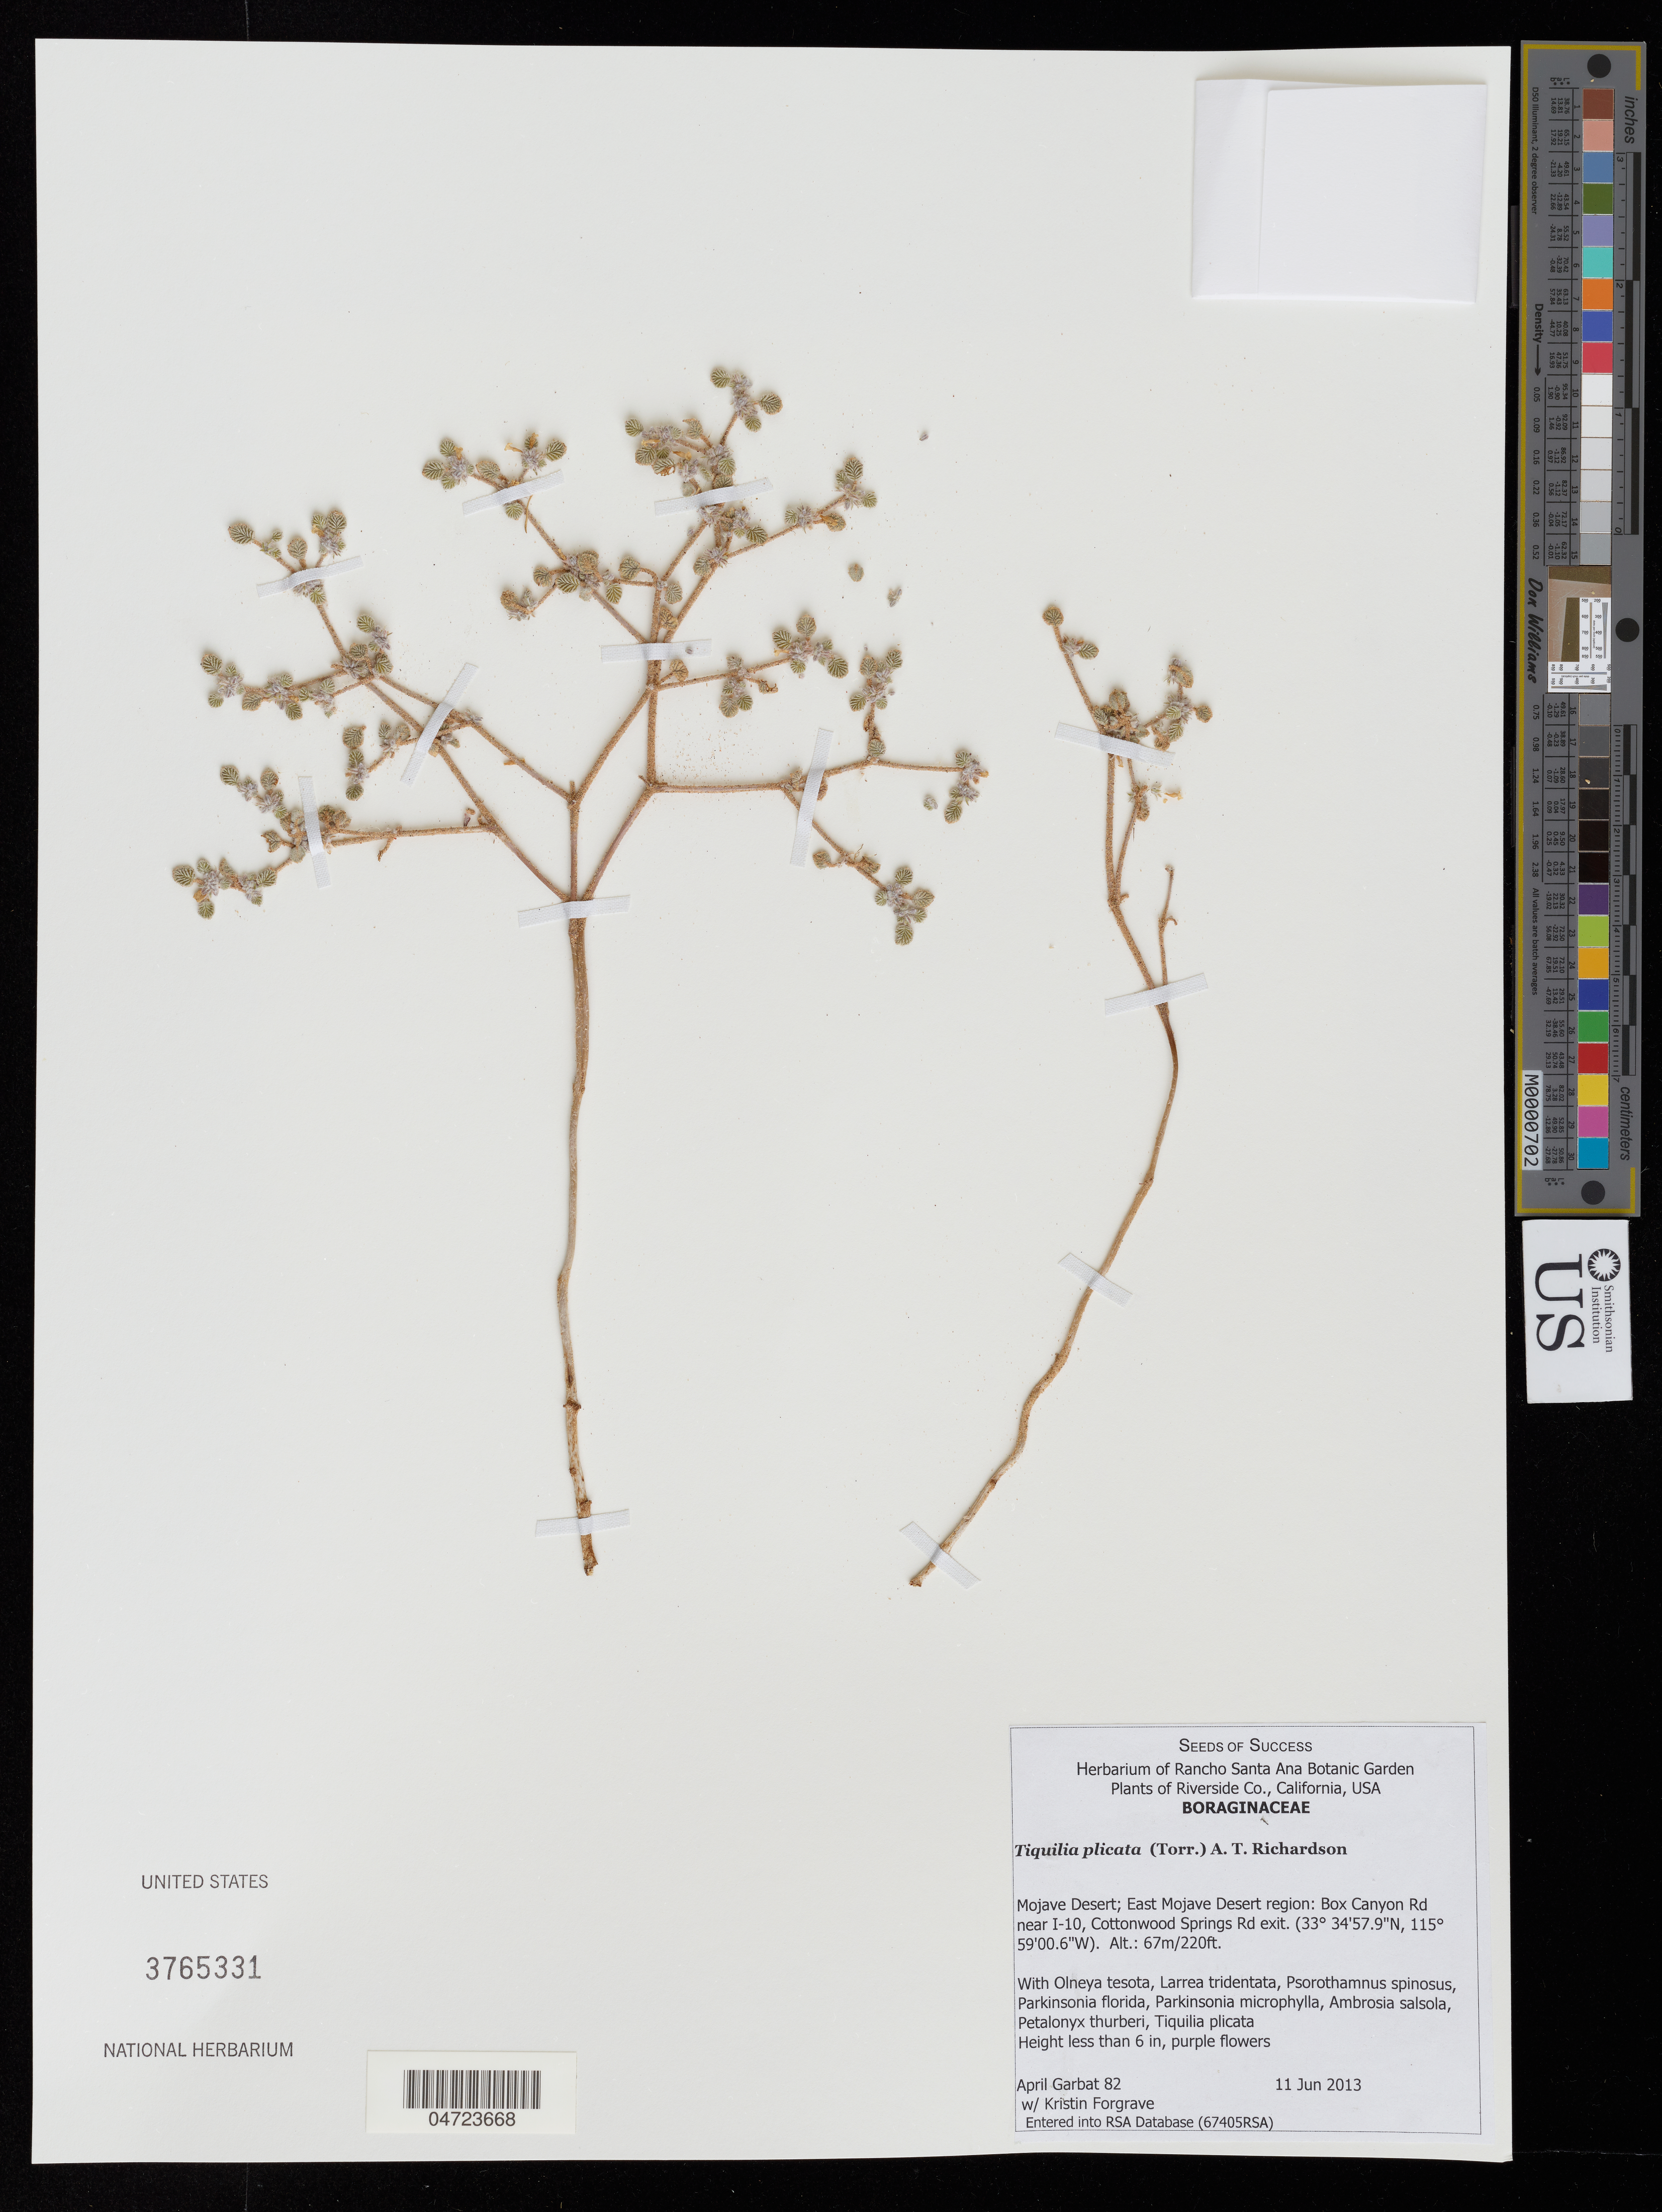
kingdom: Plantae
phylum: Tracheophyta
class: Magnoliopsida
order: Boraginales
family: Ehretiaceae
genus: Tiquilia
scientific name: Tiquilia plicata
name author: Torr.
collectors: A. Garbat & K. Forgrave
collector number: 82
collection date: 2013-06-11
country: United States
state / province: California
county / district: Riverside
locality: Riverside Co. Mojave Desert; East Mojave Desert region: Box Canyon Rd near I-10, Cottonwood Springs Rd exit.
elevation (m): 67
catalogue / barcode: US 3765331